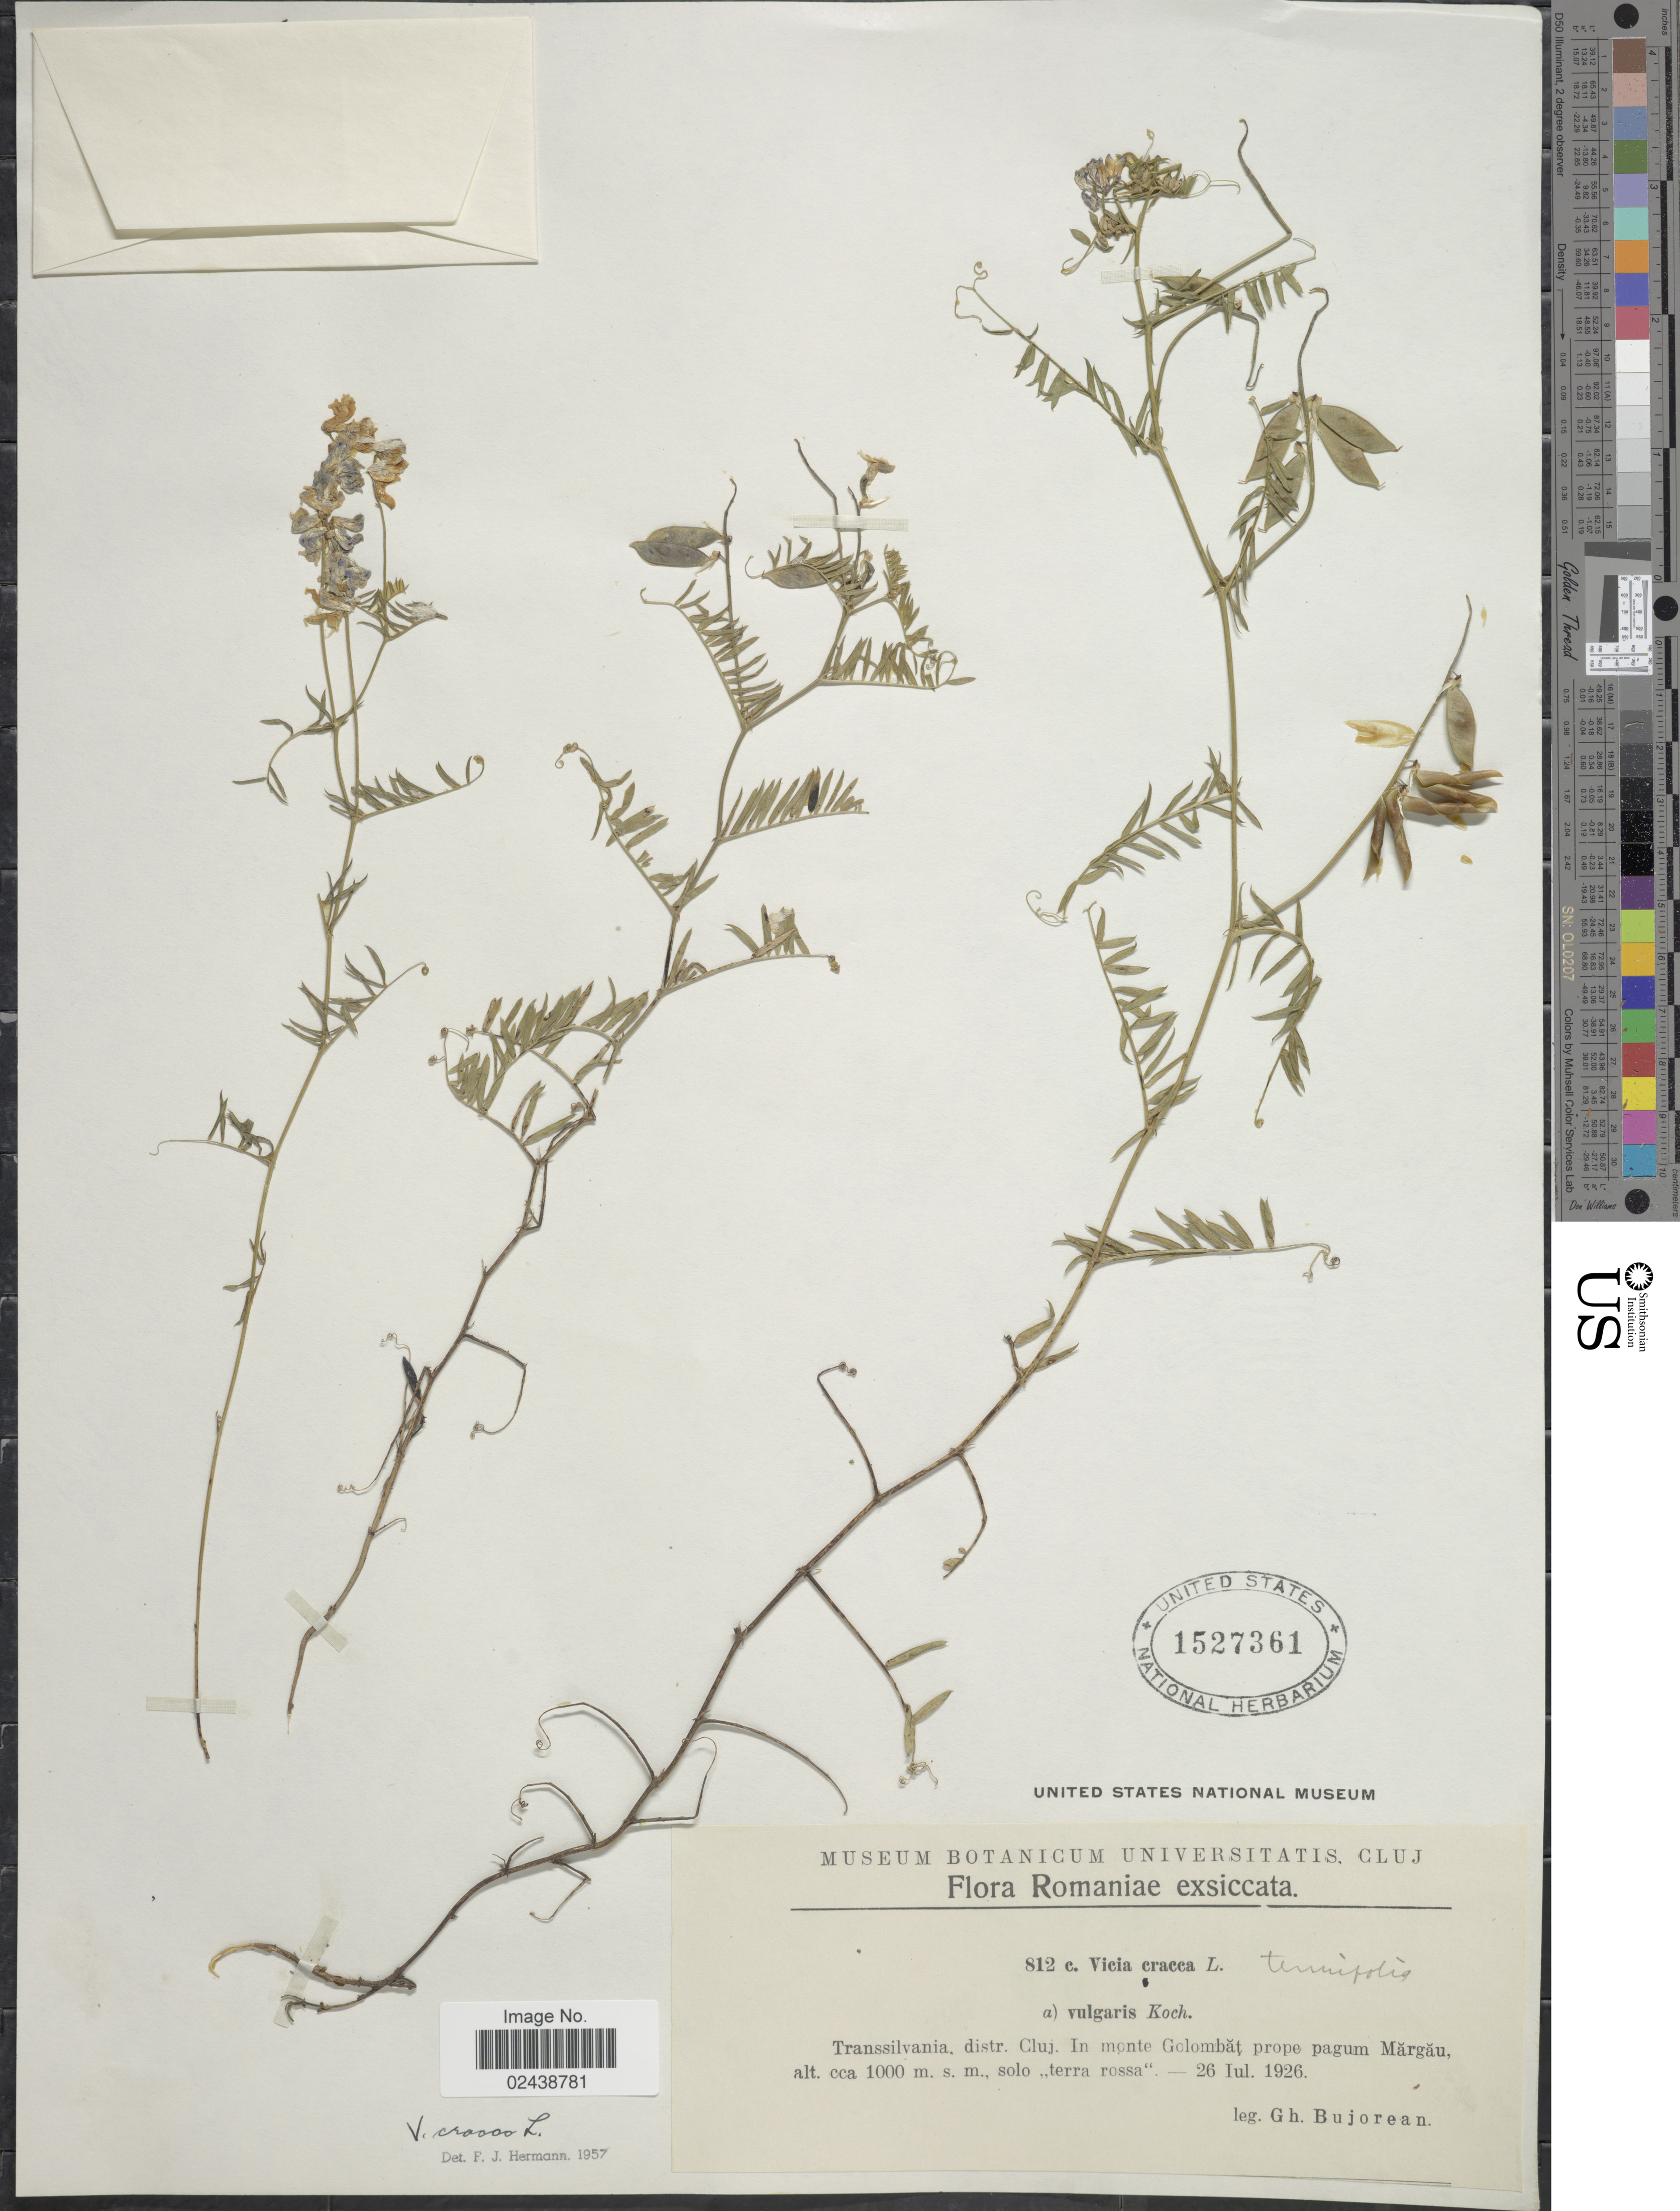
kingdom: Plantae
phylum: Tracheophyta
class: Magnoliopsida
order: Fabales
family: Fabaceae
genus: Vicia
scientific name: Vicia cracca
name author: L.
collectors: G. Bujorean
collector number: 812C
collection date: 1926-07-26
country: Romania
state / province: Cluj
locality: Transsilvania, distr. Cluj. In monte Golombat prope pagum Margau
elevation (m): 1000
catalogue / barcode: US 1527361